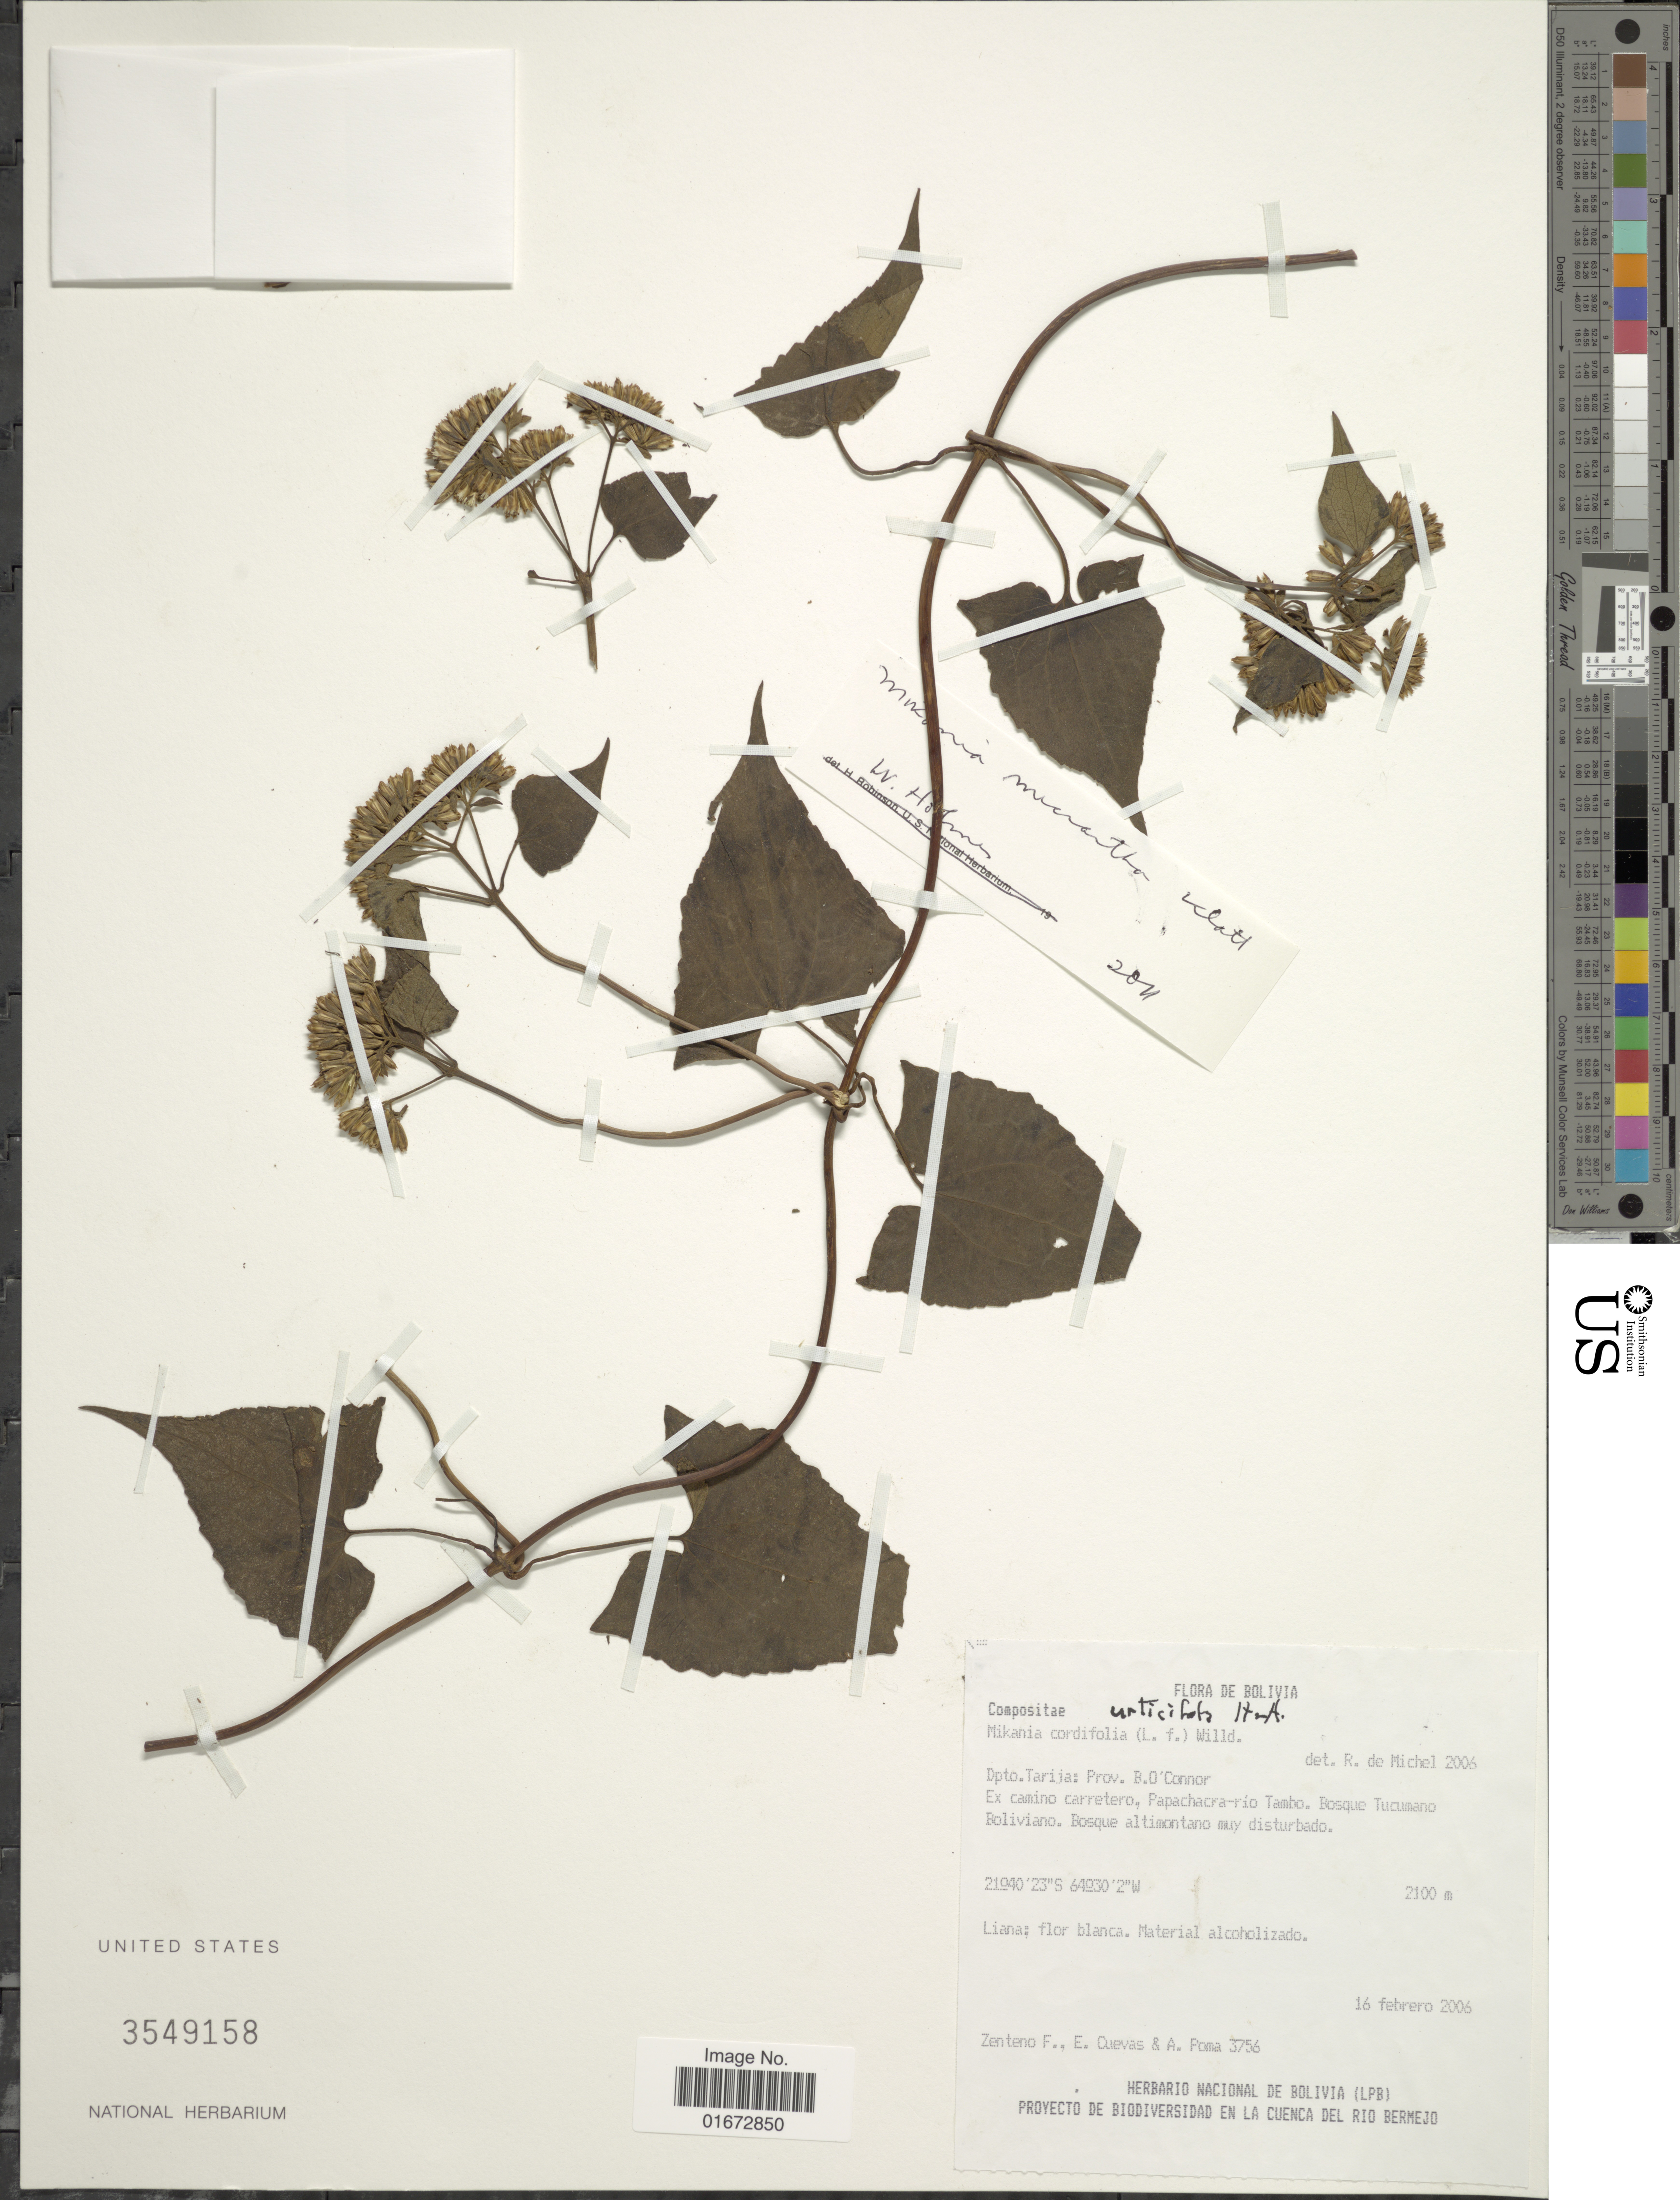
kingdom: Plantae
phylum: Tracheophyta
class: Magnoliopsida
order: Asterales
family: Asteraceae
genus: Mikania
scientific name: Mikania micrantha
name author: Kunth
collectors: F. Zenteno, E. Cuevas & A. Poma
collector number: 3756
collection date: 2006-02-16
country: Bolivia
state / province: Tarija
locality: Dpto. Tarija: Prov. B. O'Connor. Ex camino carretero, Papachacra-río Tambo. Bosque Tucumano Boliviano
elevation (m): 2100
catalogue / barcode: US 3549158